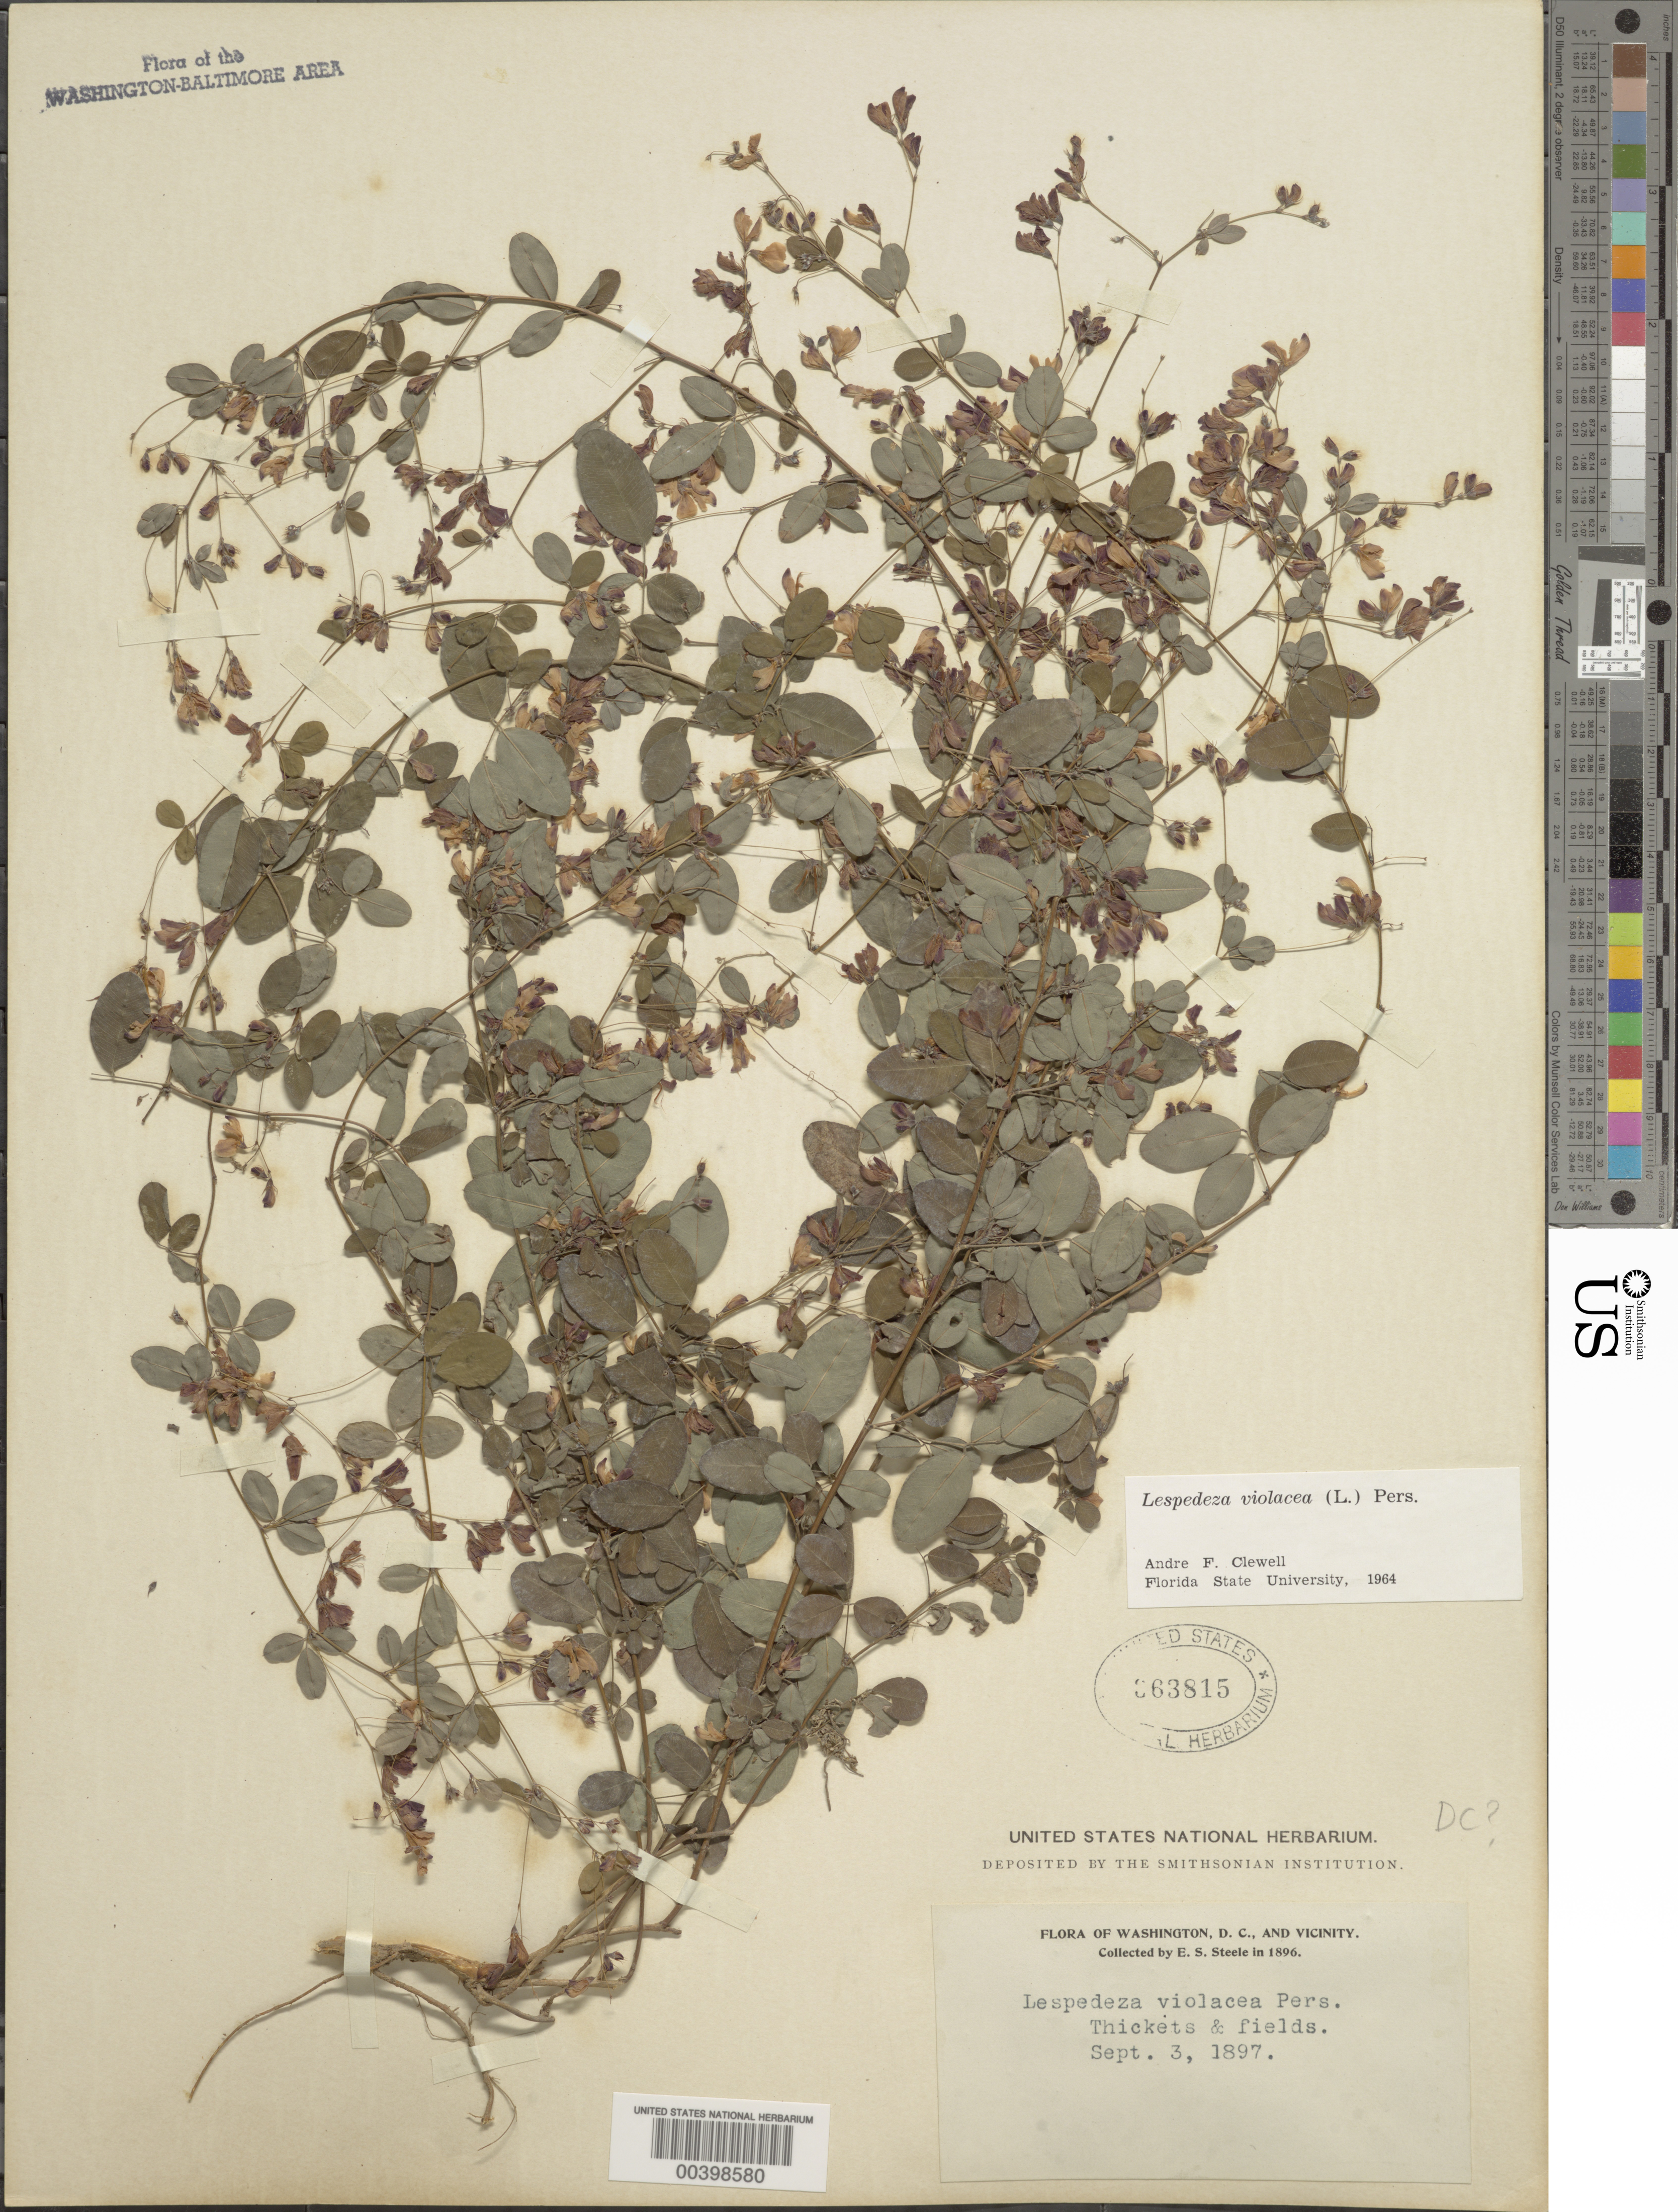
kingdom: Plantae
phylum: Tracheophyta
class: Magnoliopsida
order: Fabales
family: Fabaceae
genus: Lespedeza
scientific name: Lespedeza violacea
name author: (L.) Pers.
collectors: E. Steele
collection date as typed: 03 Sep 1897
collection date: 1897-09-03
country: United States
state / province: District of Columbia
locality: Washington DC area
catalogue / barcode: US 363815